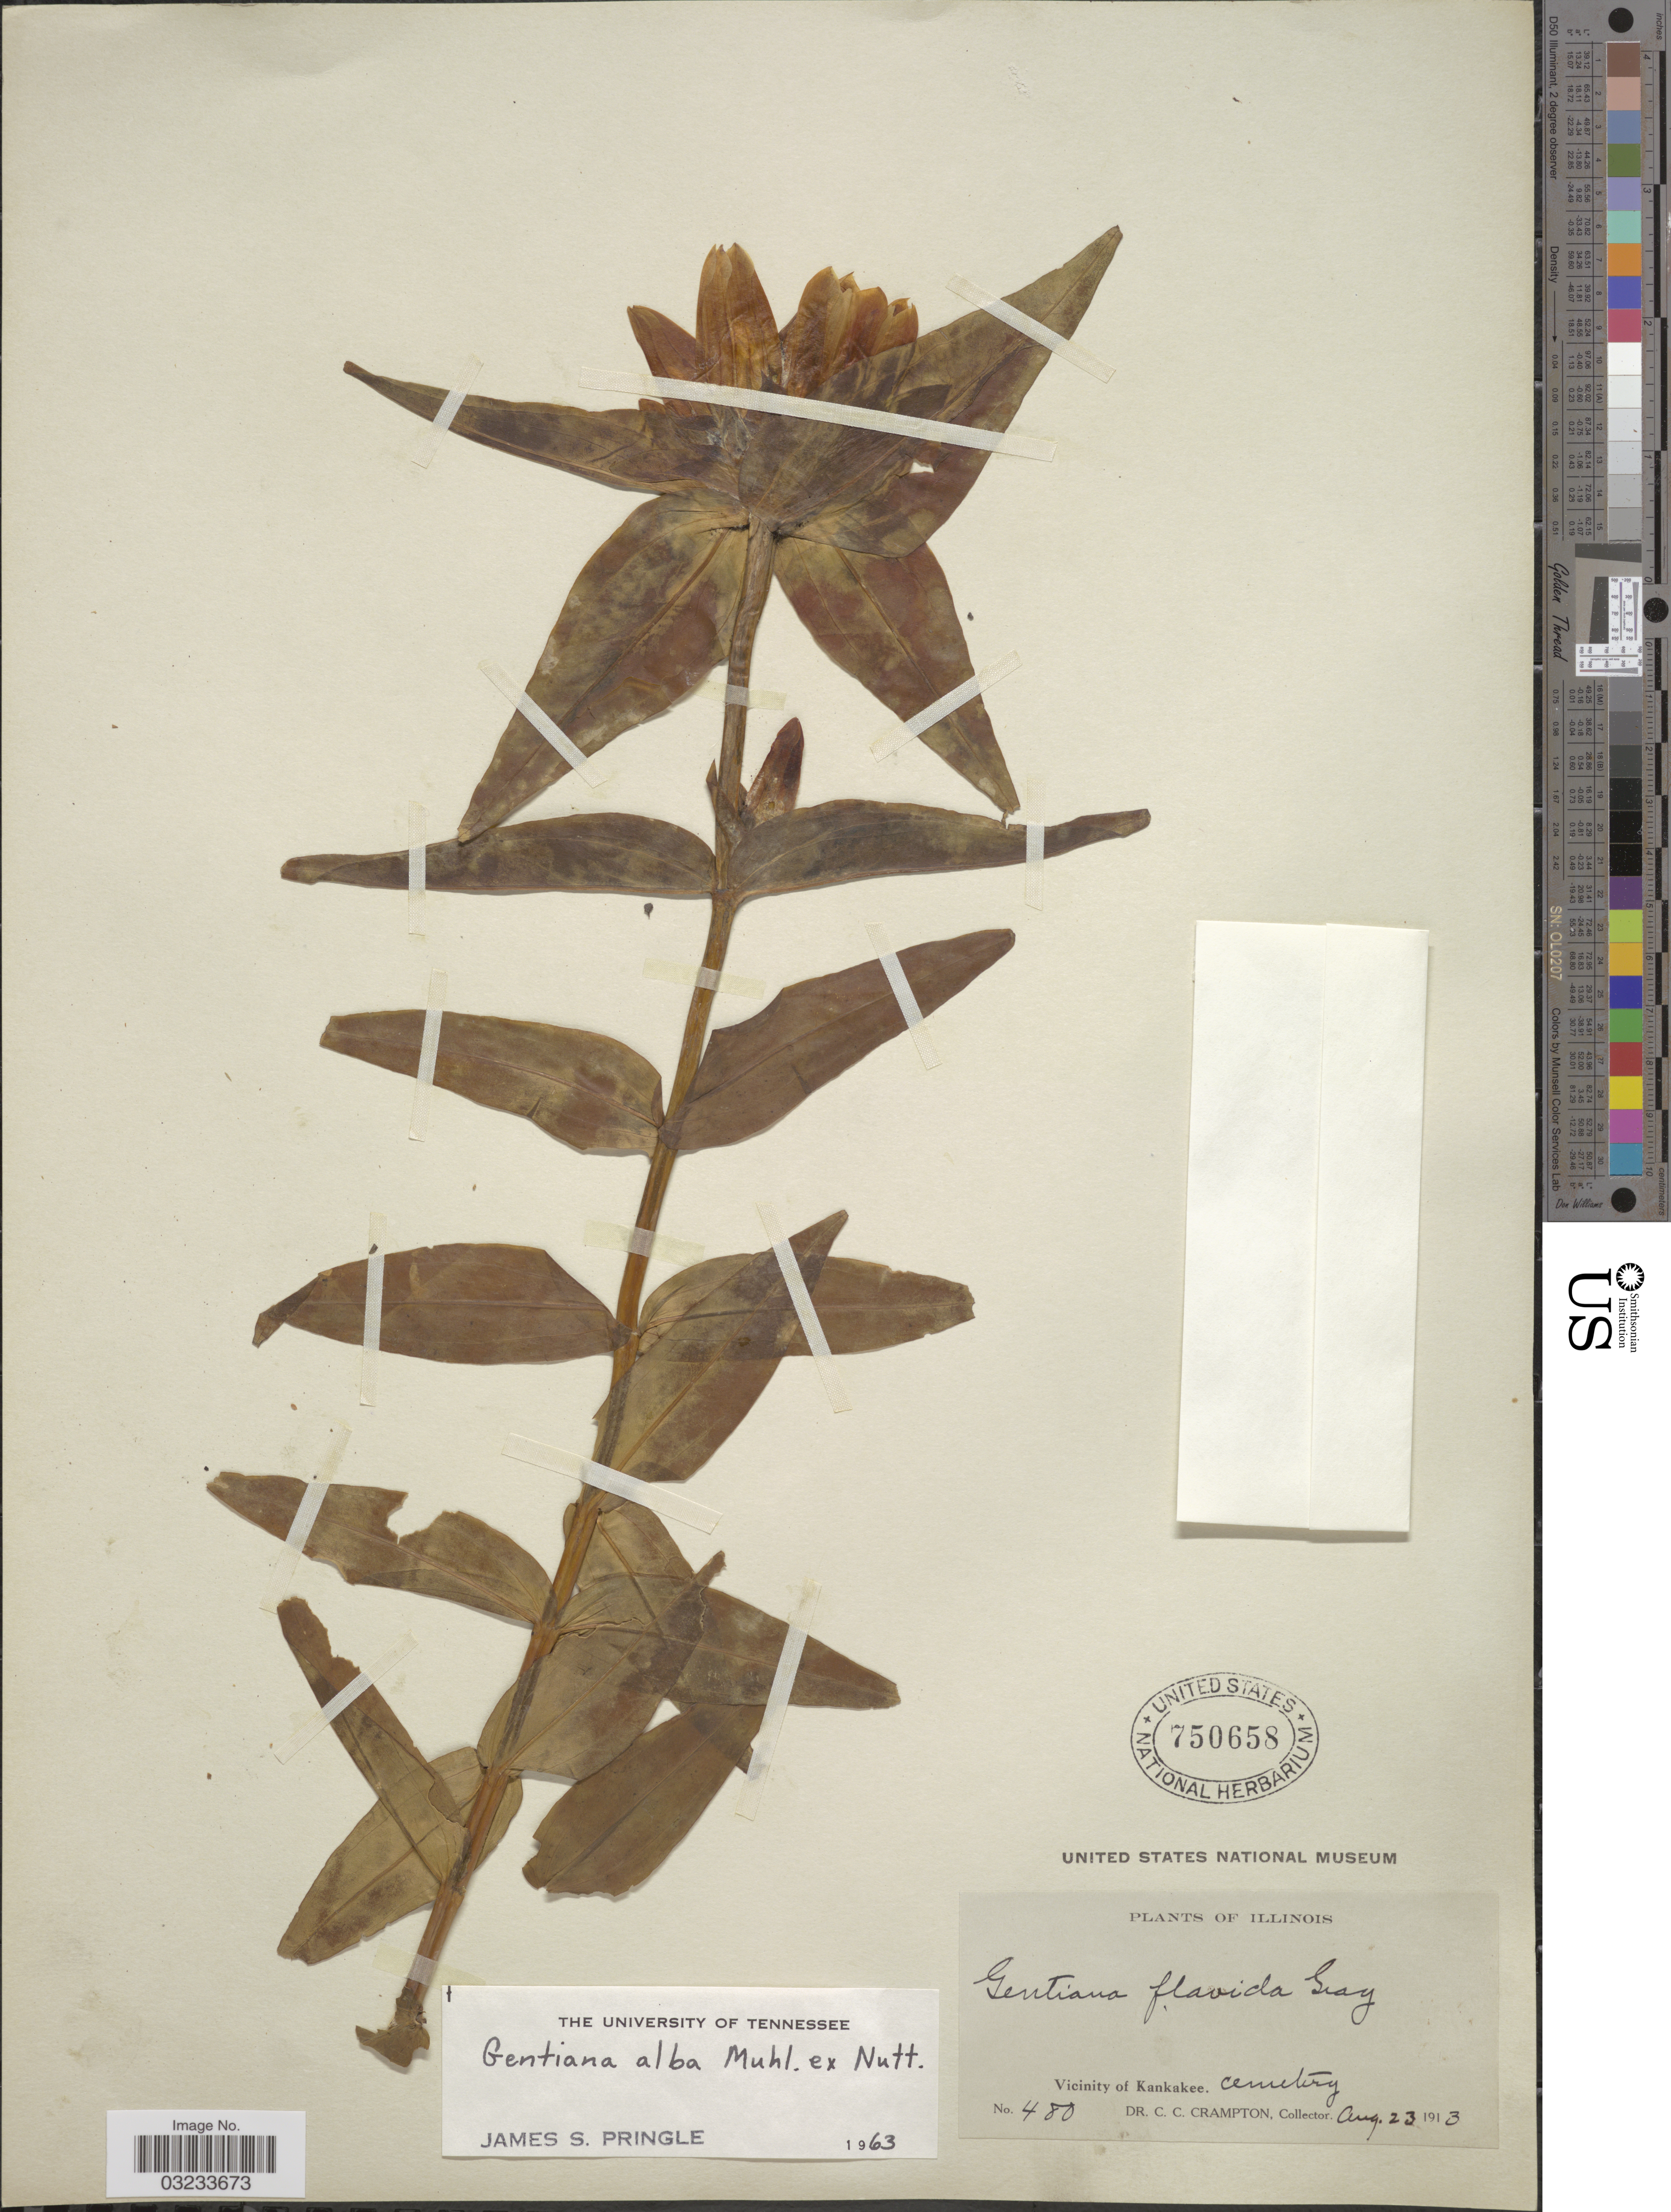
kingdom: Plantae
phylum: Tracheophyta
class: Magnoliopsida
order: Gentianales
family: Gentianaceae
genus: Gentiana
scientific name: Gentiana alba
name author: Muhl. ex J. McNab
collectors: C. Crampton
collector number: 480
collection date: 1913-08-23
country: United States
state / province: Illinois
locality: Vicinity of Kankakee cemetery.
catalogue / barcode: US 750658